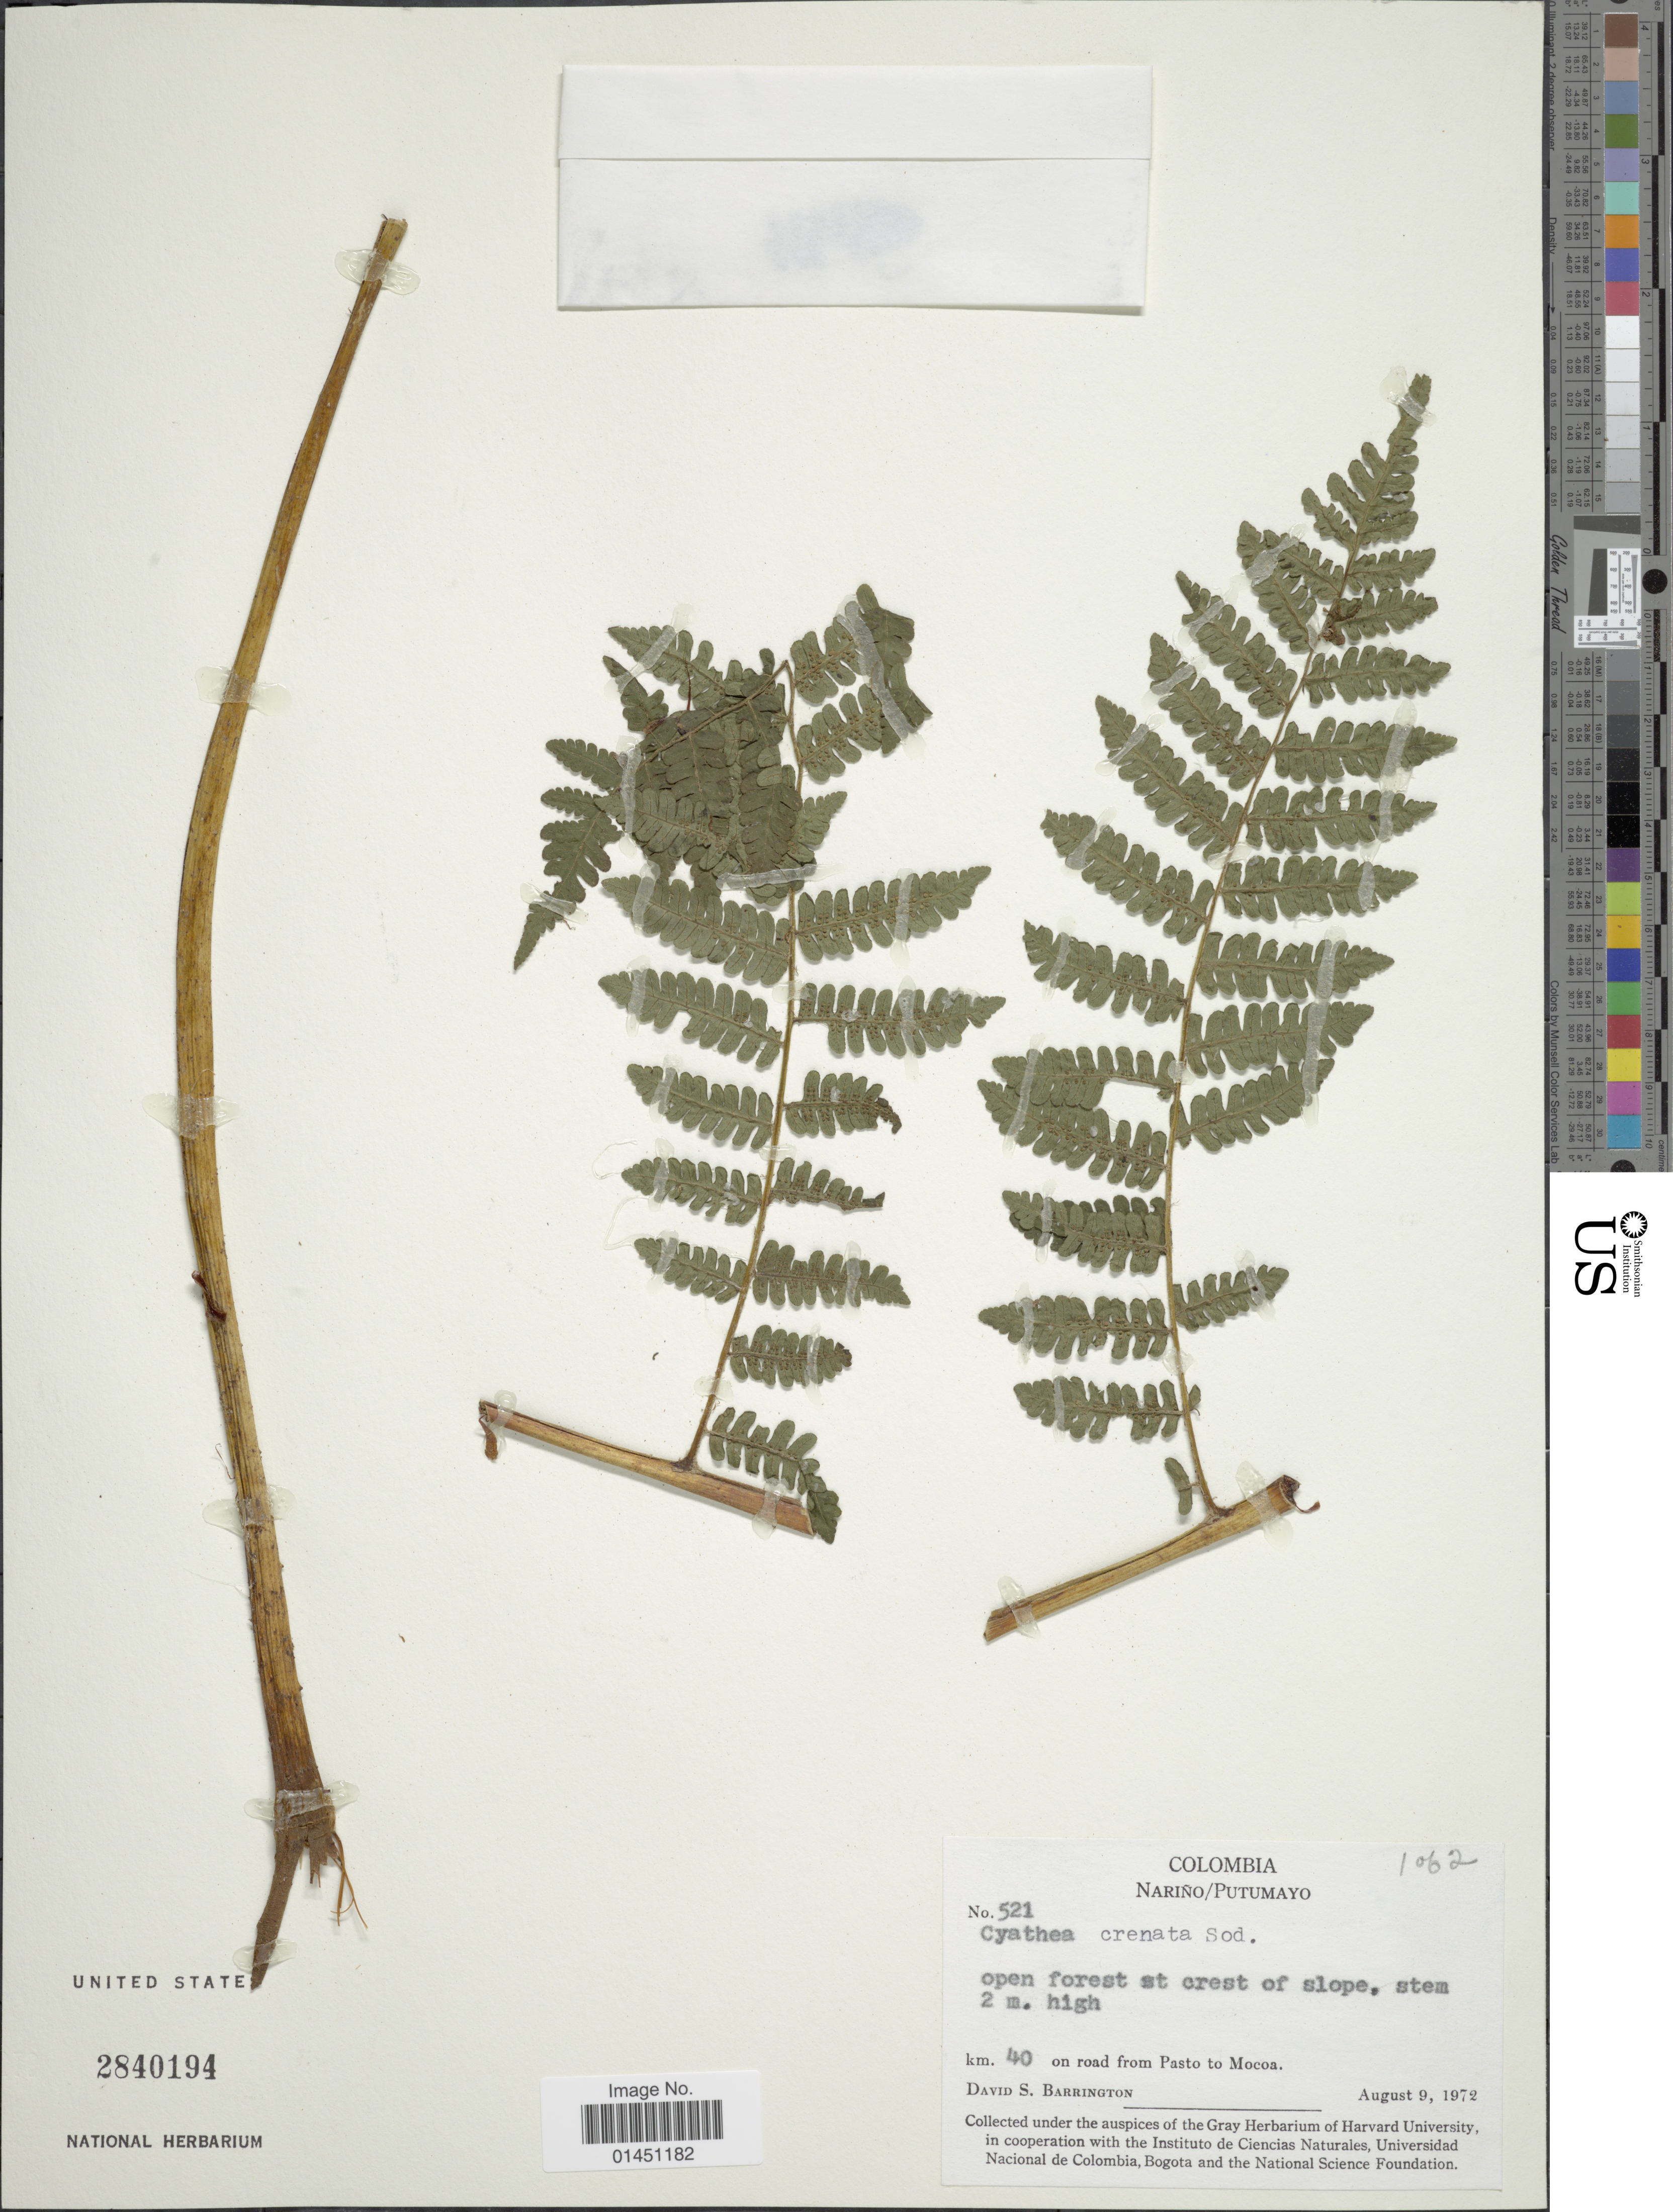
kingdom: Plantae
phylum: Tracheophyta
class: Polypodiopsida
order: Cyatheales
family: Cyatheaceae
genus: Cyathea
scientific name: Cyathea caracasana var. caracasana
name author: (Klotzsch) Domin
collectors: D. S. Barrington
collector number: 521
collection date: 1972-08-09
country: Colombia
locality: Narino/Putumayo, km. 40 on road from Pasto to Mocoa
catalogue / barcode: US 2840194